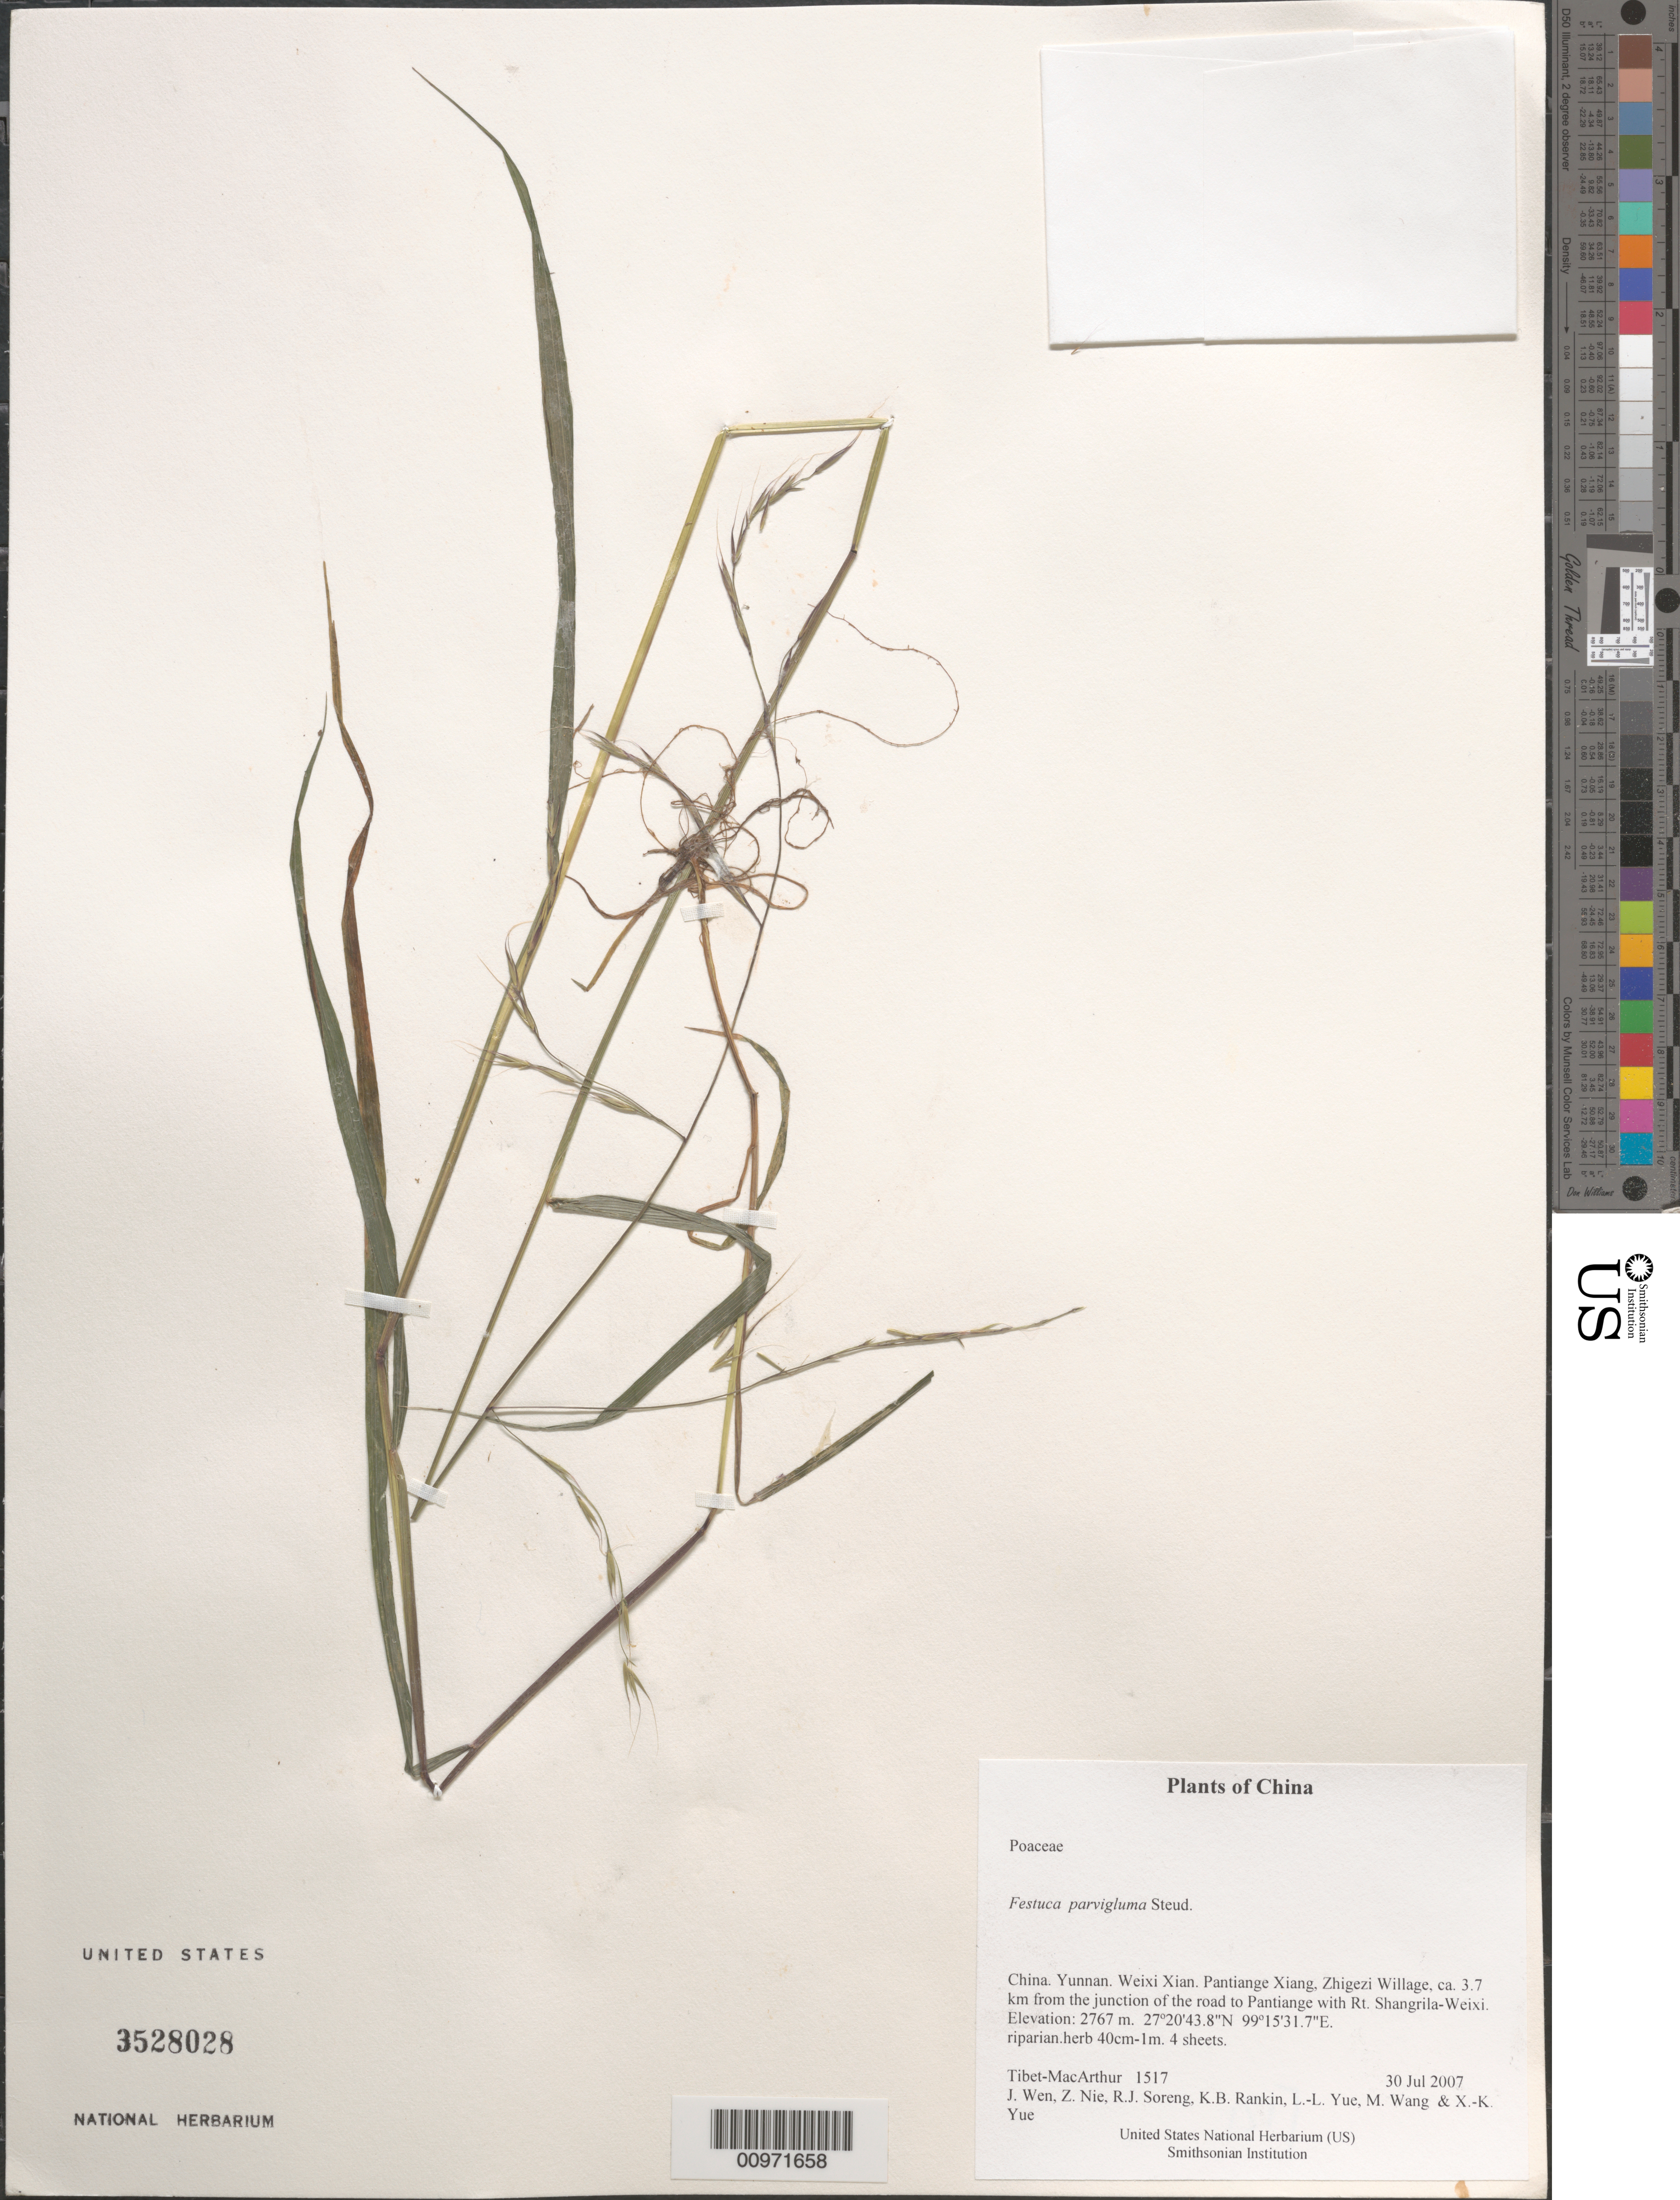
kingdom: Plantae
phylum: Tracheophyta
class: Liliopsida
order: Poales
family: Poaceae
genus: Hesperochloa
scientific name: Hesperochloa parvigluma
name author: (Steud.)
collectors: Tibet-MacArthur, J. Wen, Z. Nie, R. J. Soreng, K. Rankin, L. Yue, M. Wang & X. Yue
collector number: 1517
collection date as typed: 30 Jul 2007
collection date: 2007-07-30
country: China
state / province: Yunnan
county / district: Weixi Xian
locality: Pantiange Xiang, Zhigezi Willage, ca. 3.7 km from the junction of the road to Pantiange with Rt. Shangrila-Weixi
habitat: riparian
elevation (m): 2767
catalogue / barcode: US 3528028